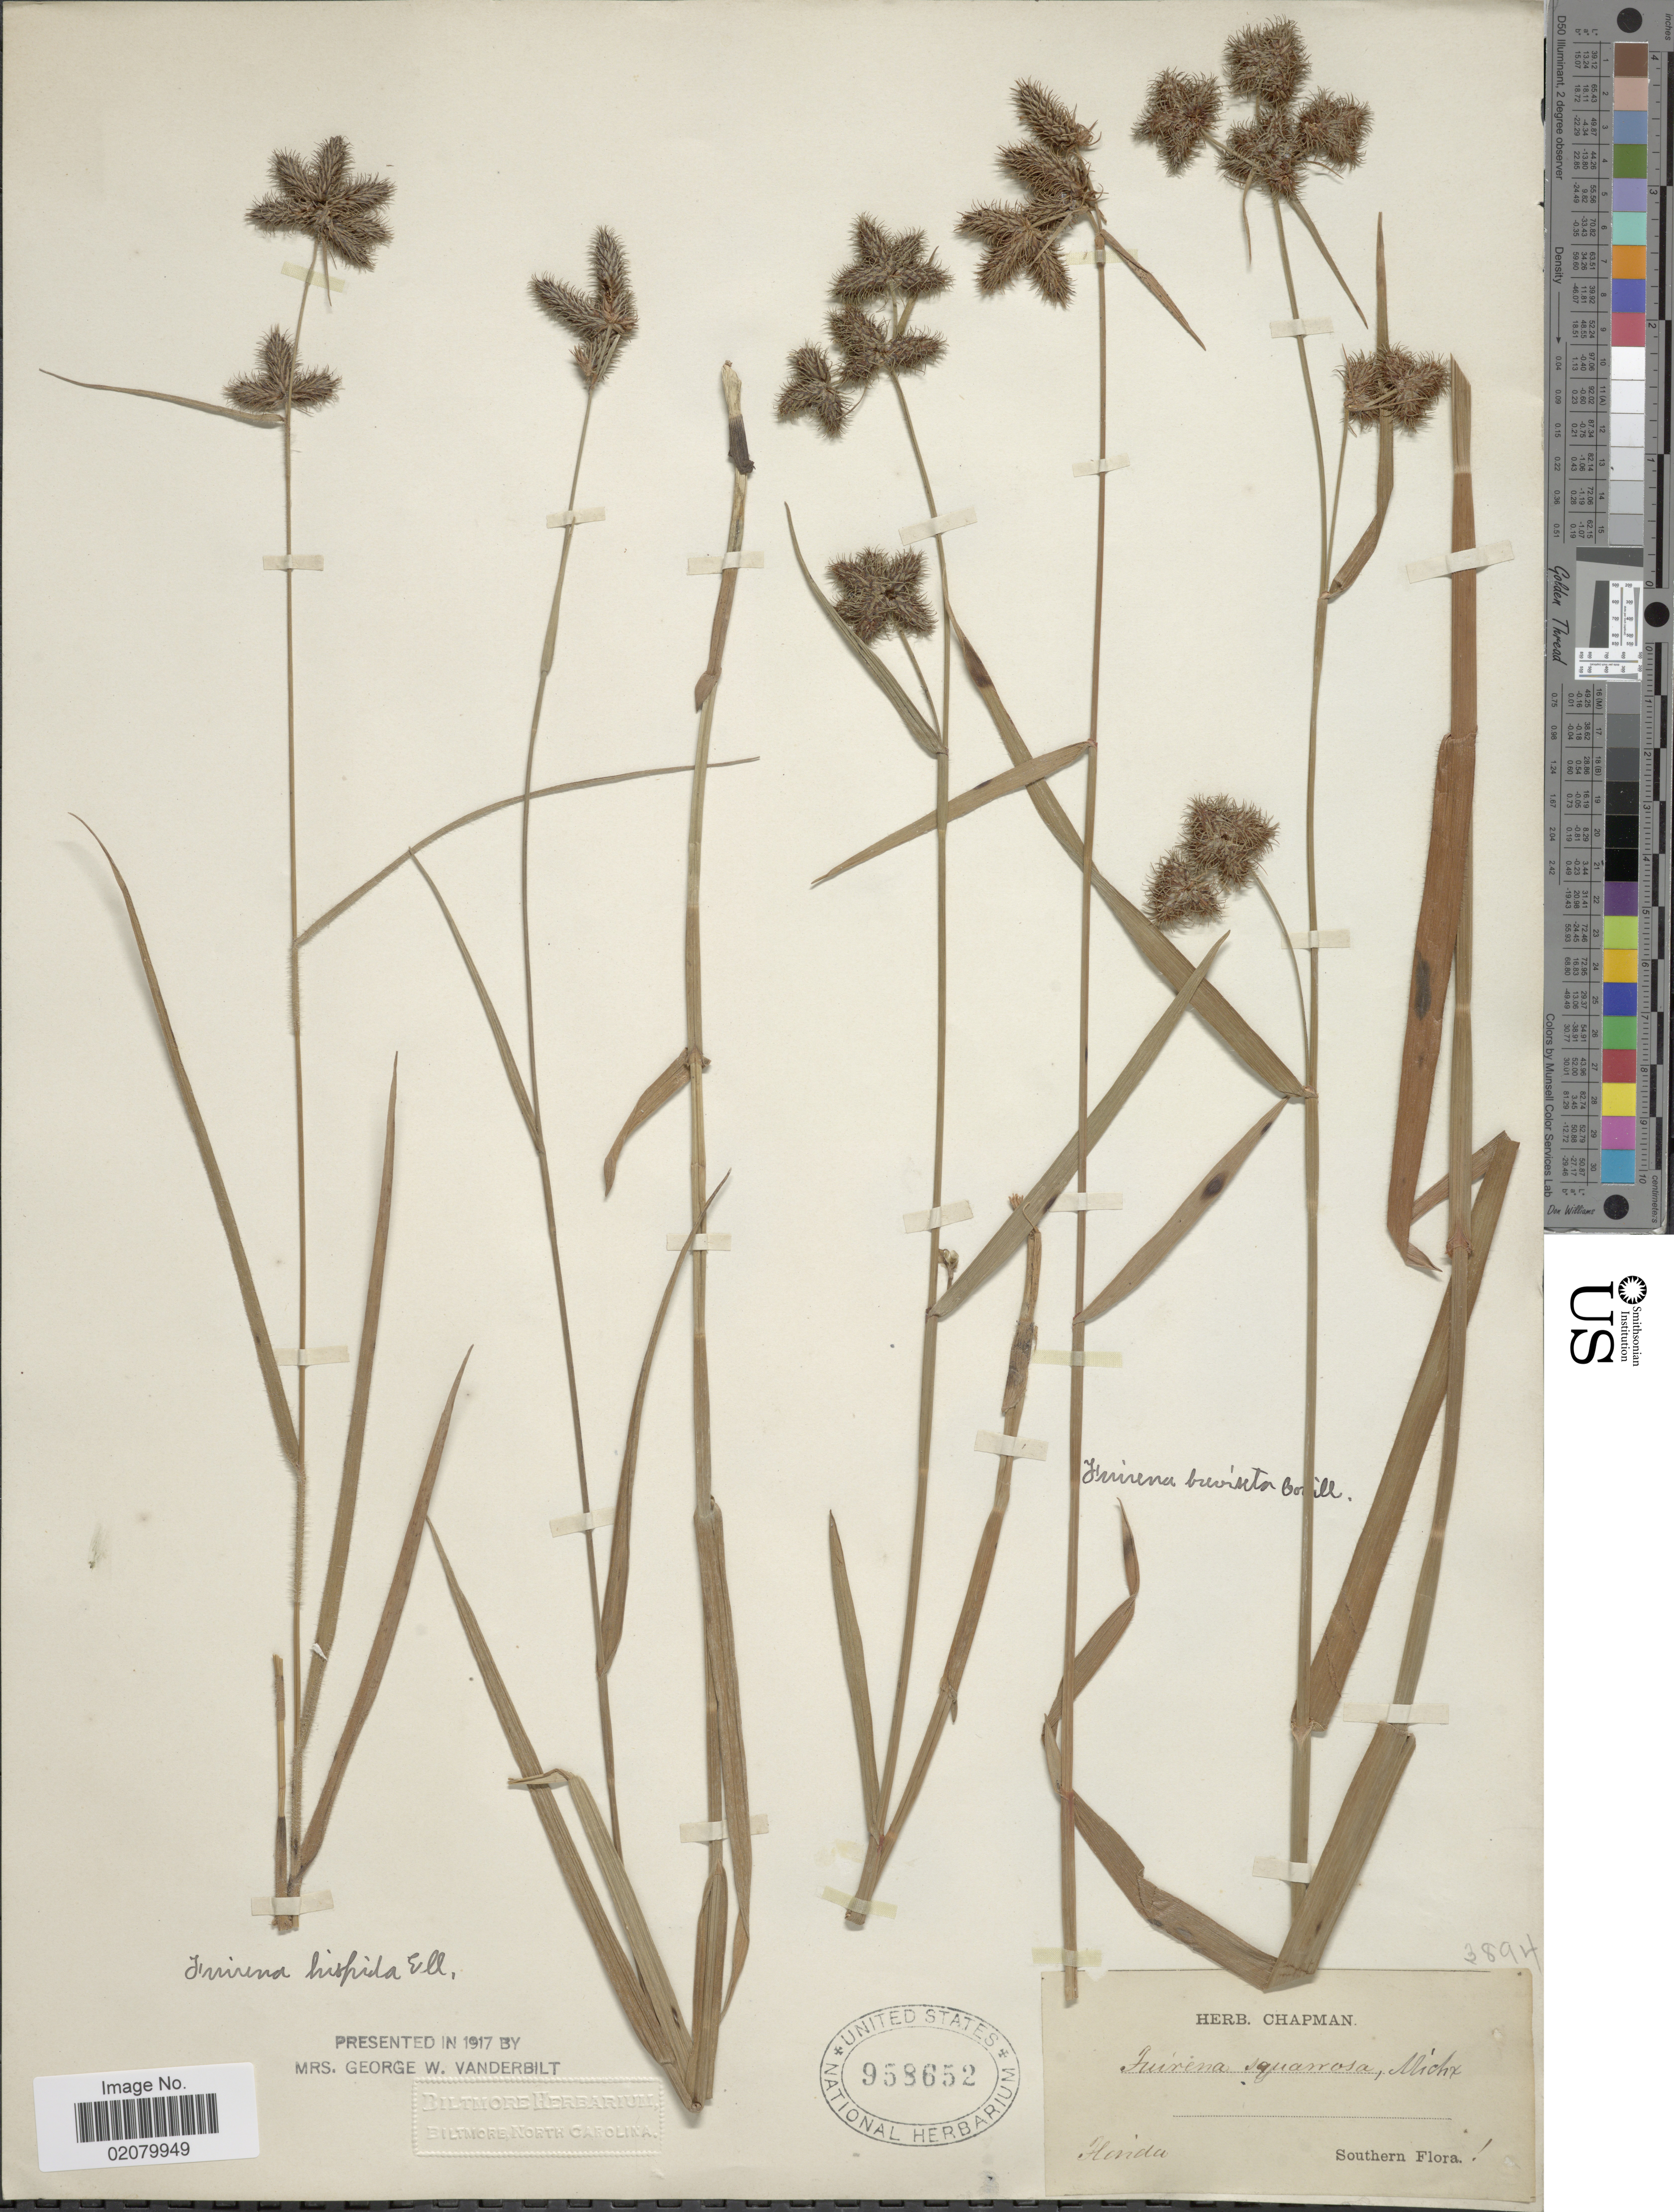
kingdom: Plantae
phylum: Tracheophyta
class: Liliopsida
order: Poales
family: Cyperaceae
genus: Fuirena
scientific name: Fuirena squarrosa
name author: Michx.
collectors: ex herb. Chapman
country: United States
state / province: Florida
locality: Southern Flora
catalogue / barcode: US 958652